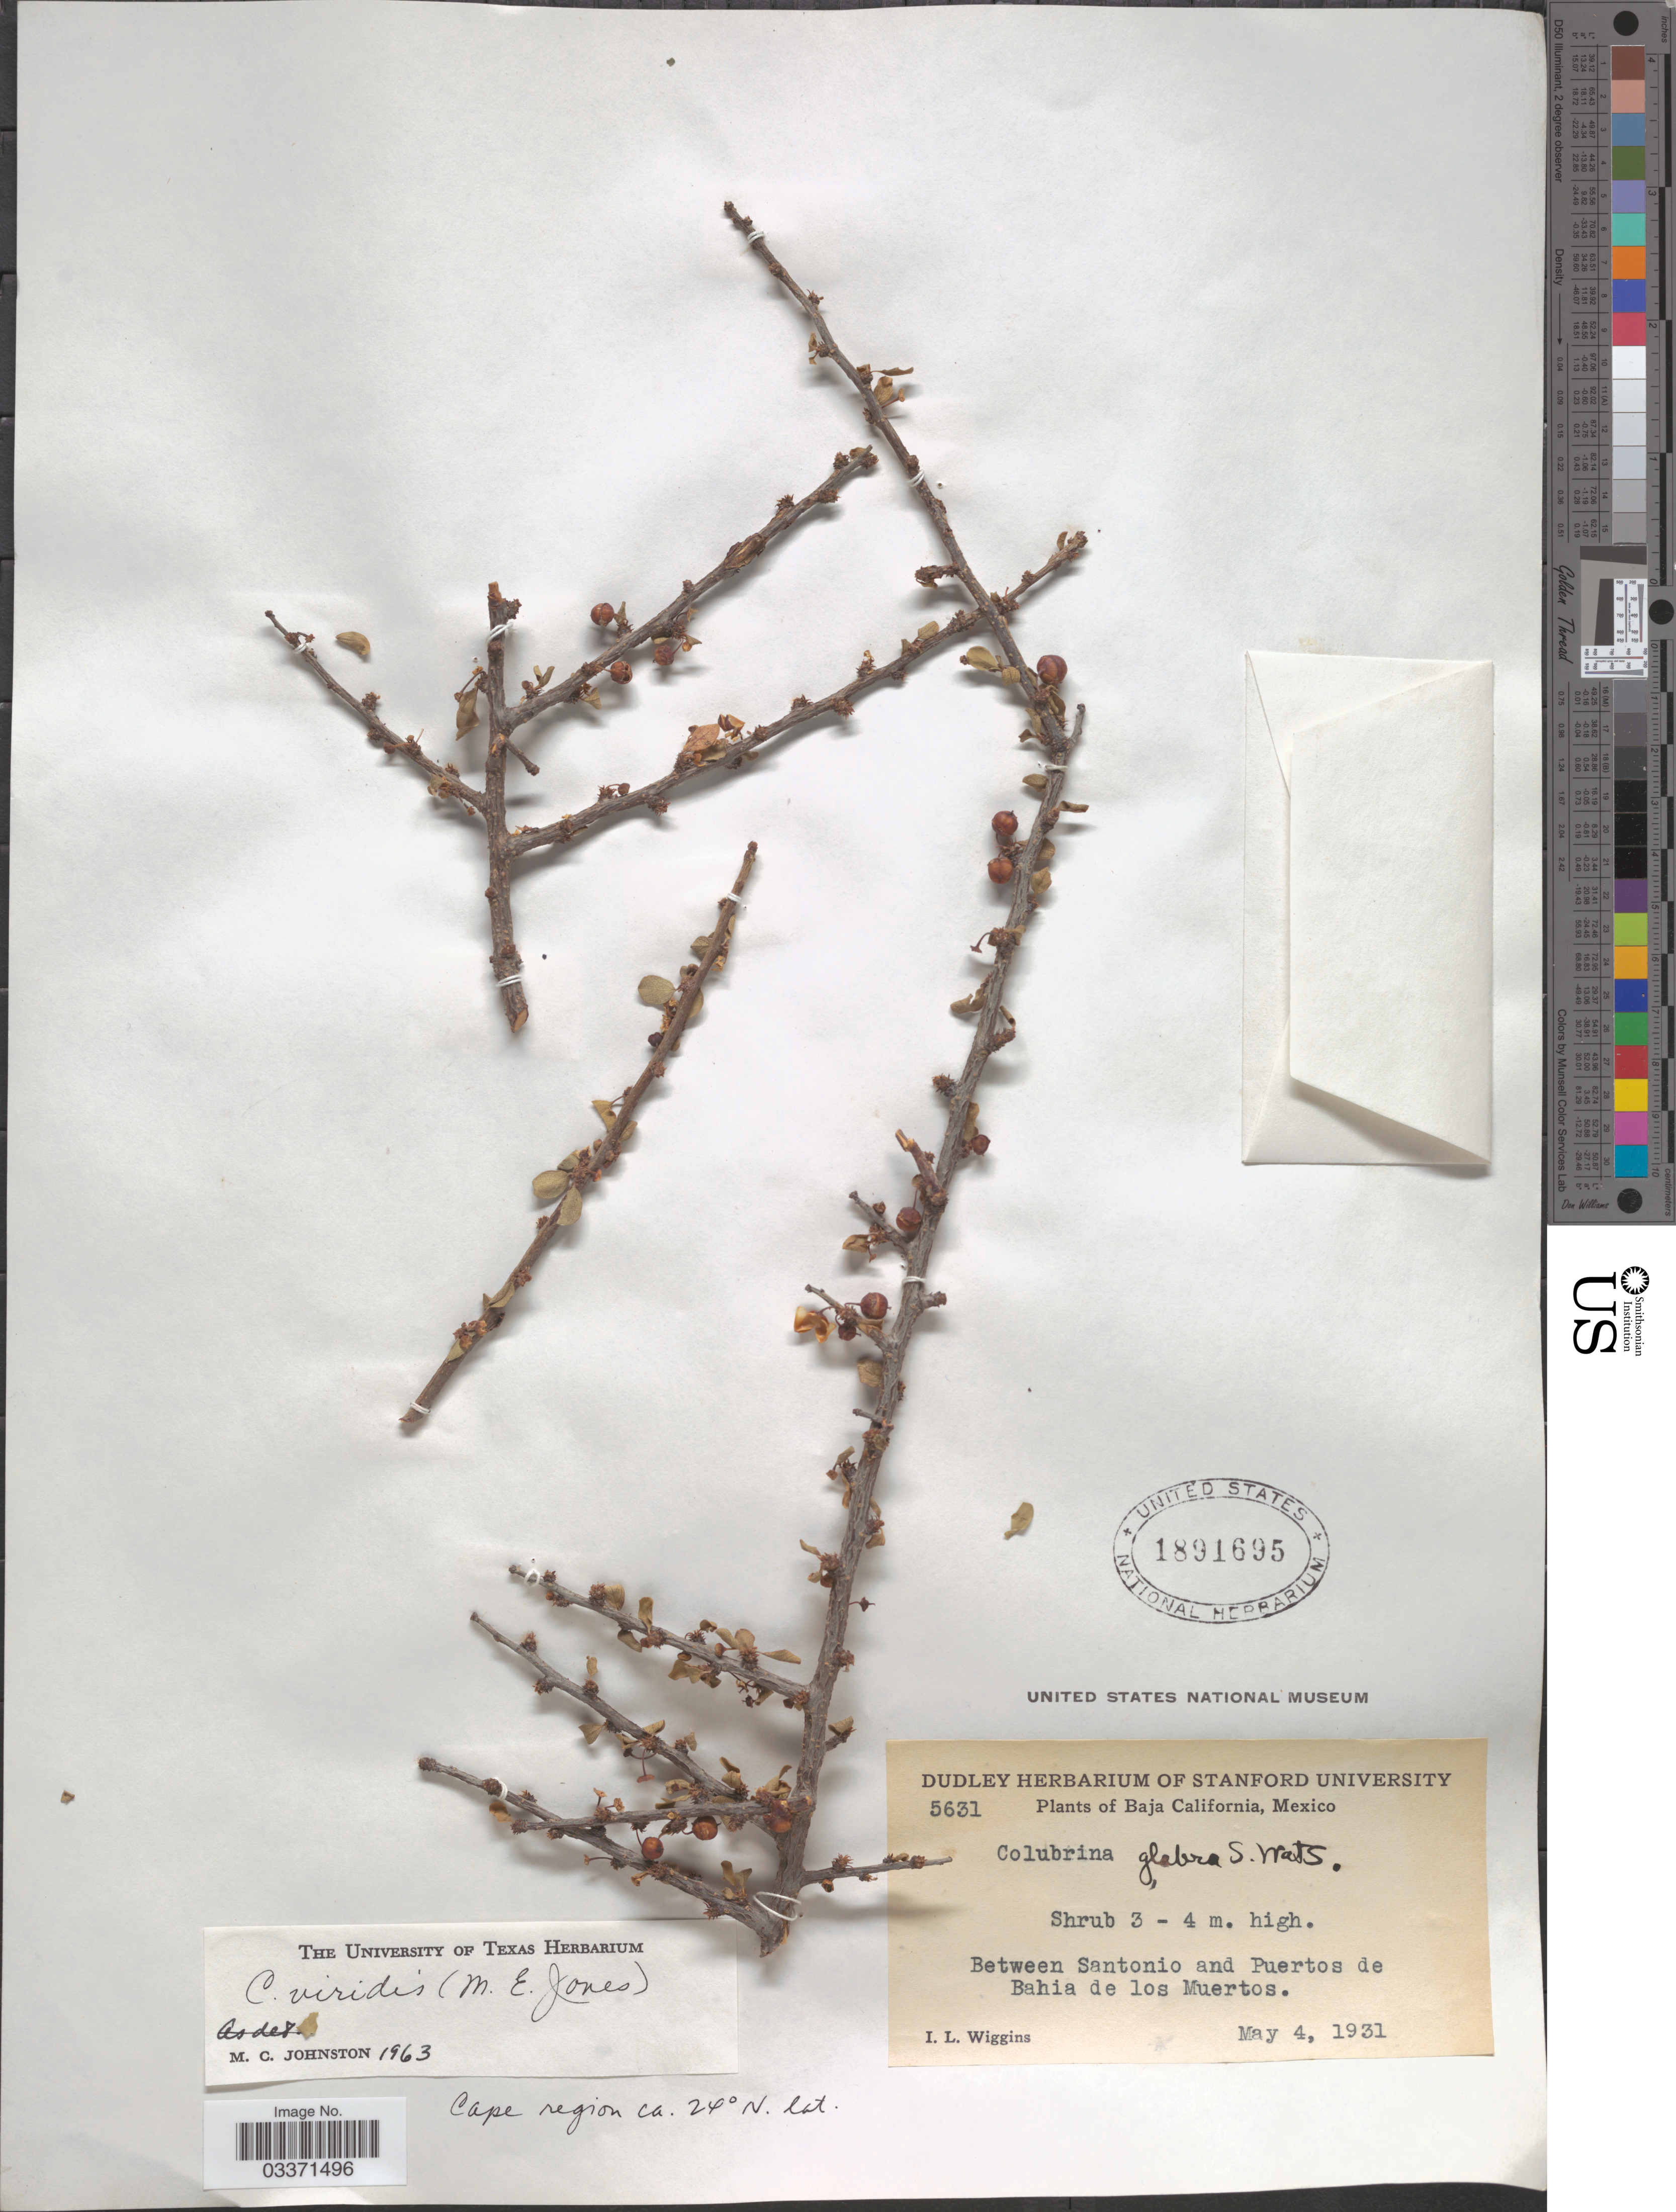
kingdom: Plantae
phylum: Tracheophyta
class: Magnoliopsida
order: Rosales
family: Rhamnaceae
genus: Colubrina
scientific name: Colubrina viridis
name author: (M.E. Jones) M.C. Johnst.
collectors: I. L. Wiggins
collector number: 5631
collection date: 1931-05-04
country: Mexico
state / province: Baja California Sur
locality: Between Santonio and Puertos de Bahia de los Muertos.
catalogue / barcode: US 1891695